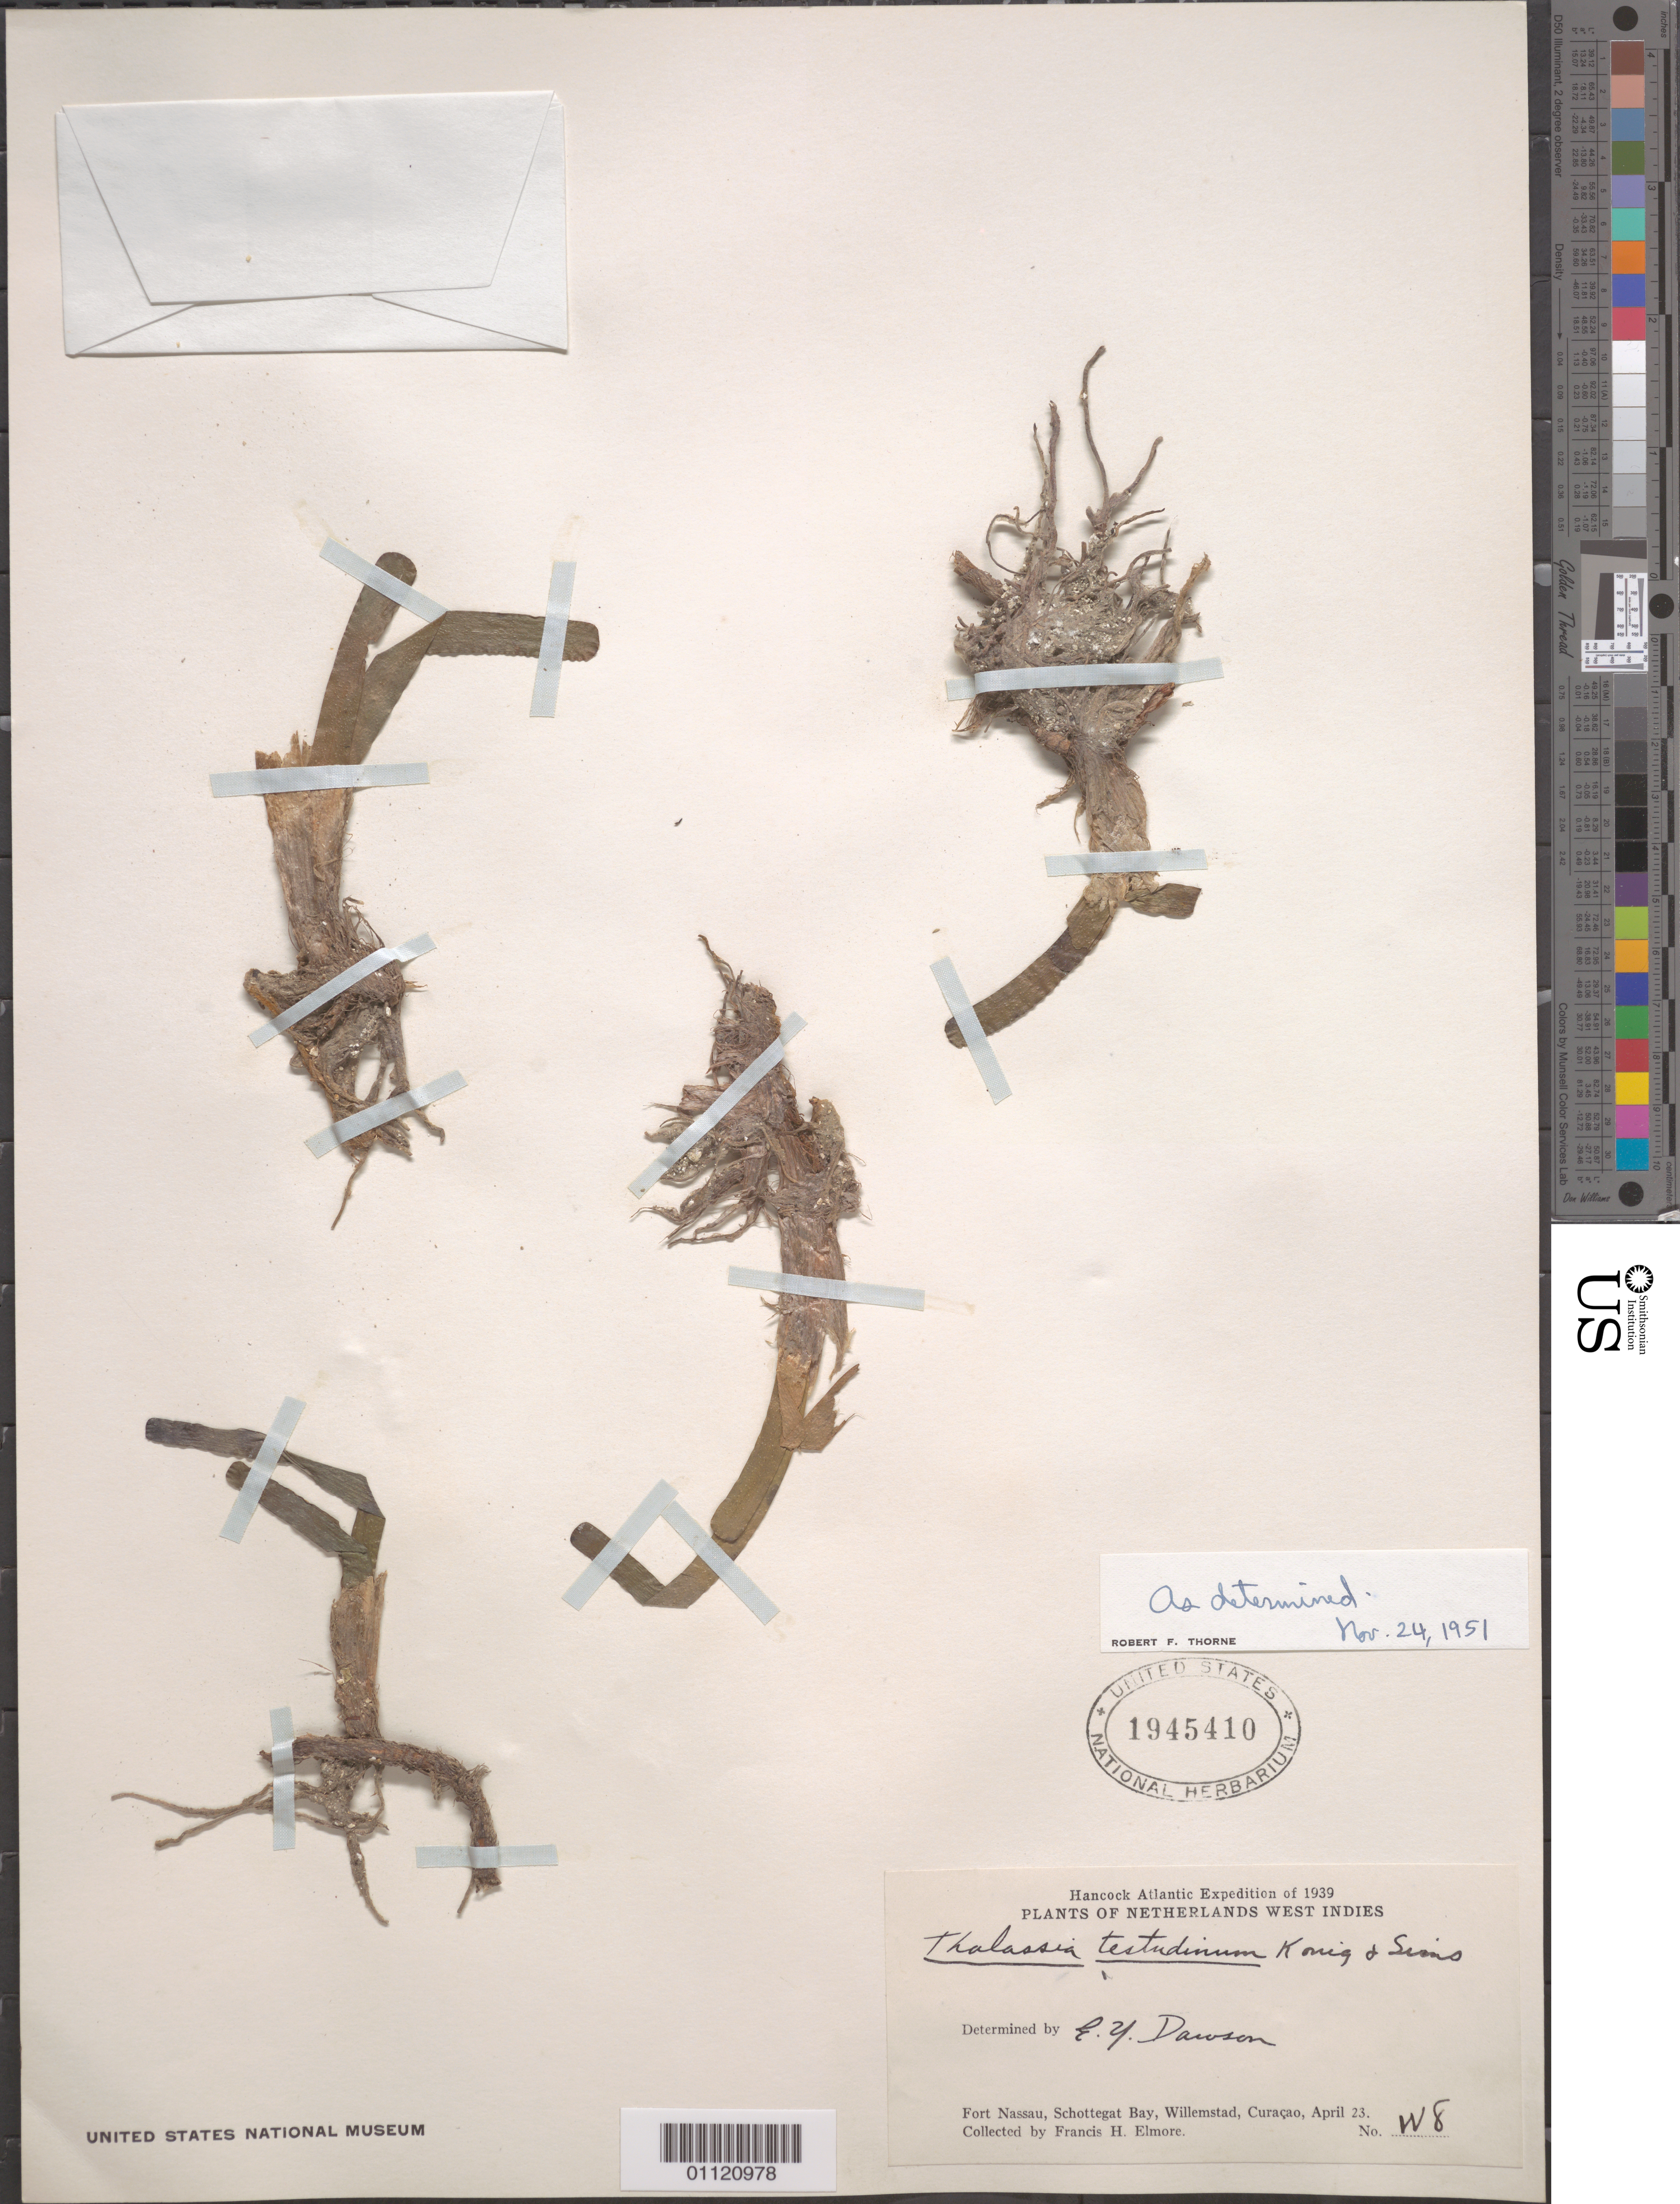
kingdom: Plantae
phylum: Tracheophyta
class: Liliopsida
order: Alismatales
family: Hydrocharitaceae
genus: Thalassia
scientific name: Thalassia testudinum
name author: Banks & Sol. ex K.D. Koenig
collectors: F. H. Elmore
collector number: W8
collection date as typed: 23 Apr 1939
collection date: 1939-04-23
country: Curaçao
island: Curaçao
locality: Fort Nassau, Schottegat, Willemstad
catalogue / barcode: US 1945410